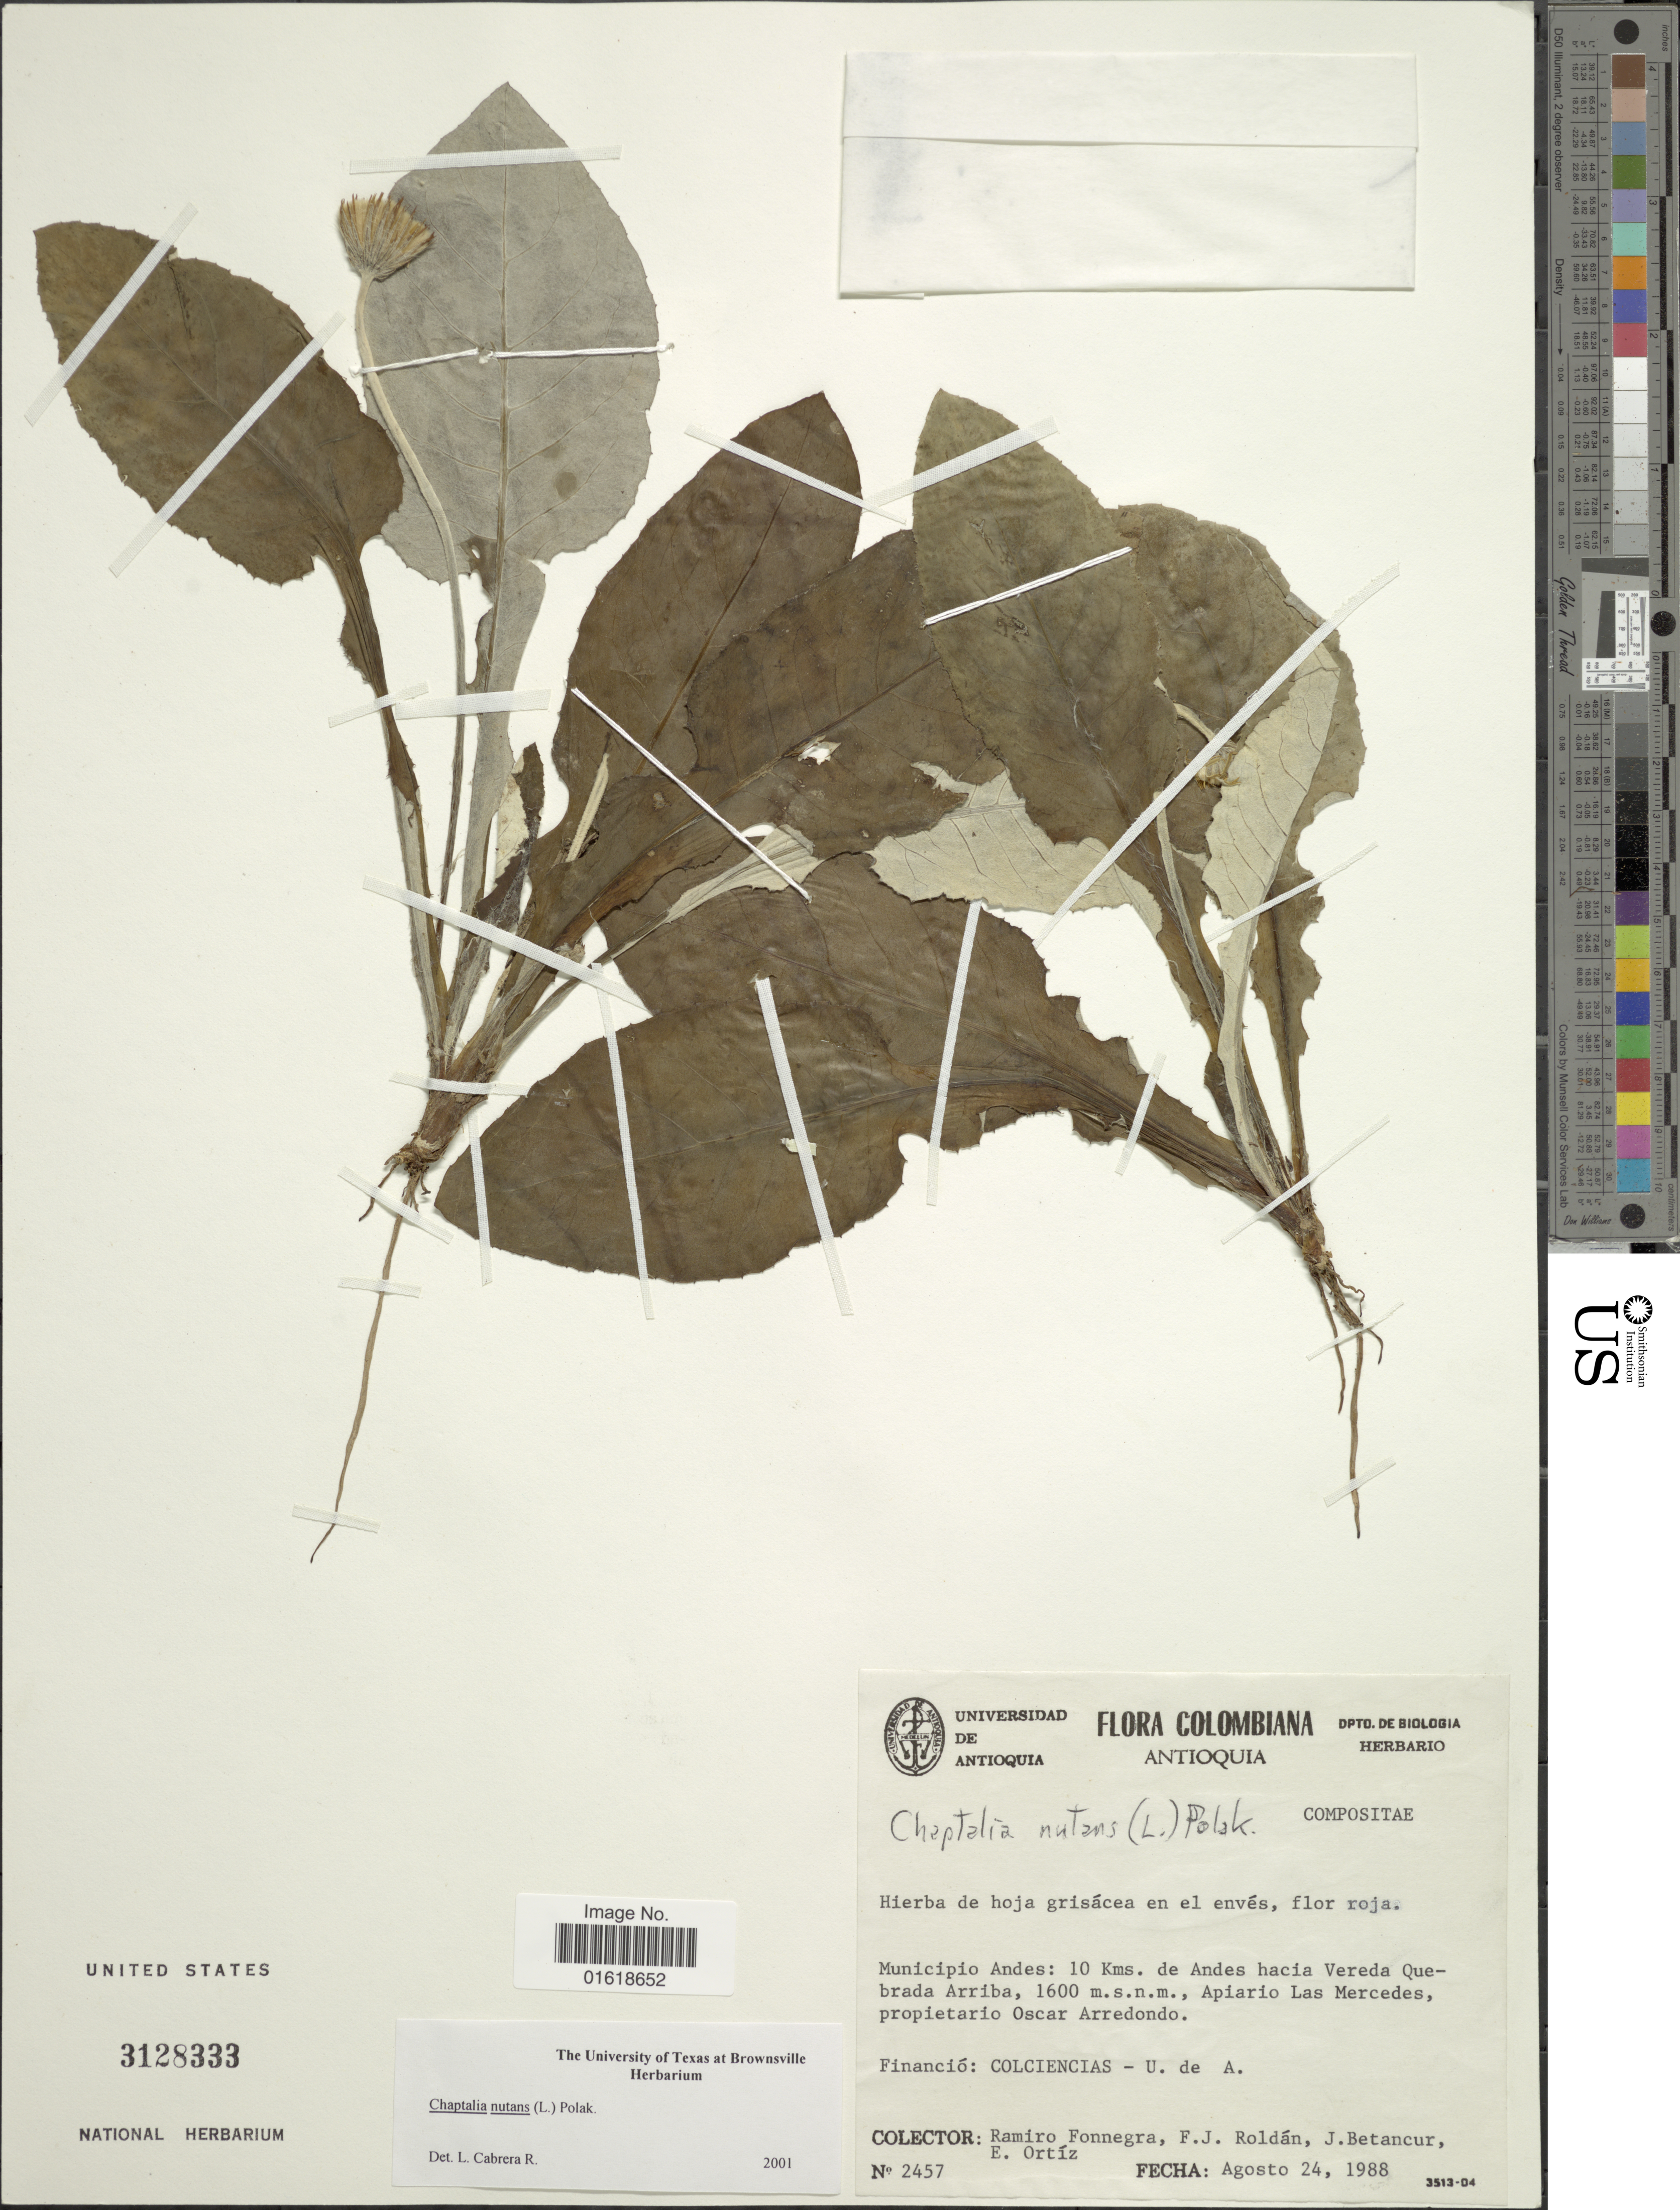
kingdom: Plantae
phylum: Tracheophyta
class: Magnoliopsida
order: Asterales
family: Asteraceae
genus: Chaptalia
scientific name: Chaptalia nutans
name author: (L.) Pol.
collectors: R. Fonnegra G., F. J. Roldán, J. Betancur & E. Ortíz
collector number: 2457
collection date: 1988-08-24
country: Colombia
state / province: Antioquia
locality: Municipio Andes: 10 Kms. de Andes hacia Vereda Quebrada Arriba, Apiario las Mercedes, propietario Oscar Arredondo.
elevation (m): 1600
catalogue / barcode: US 3128333